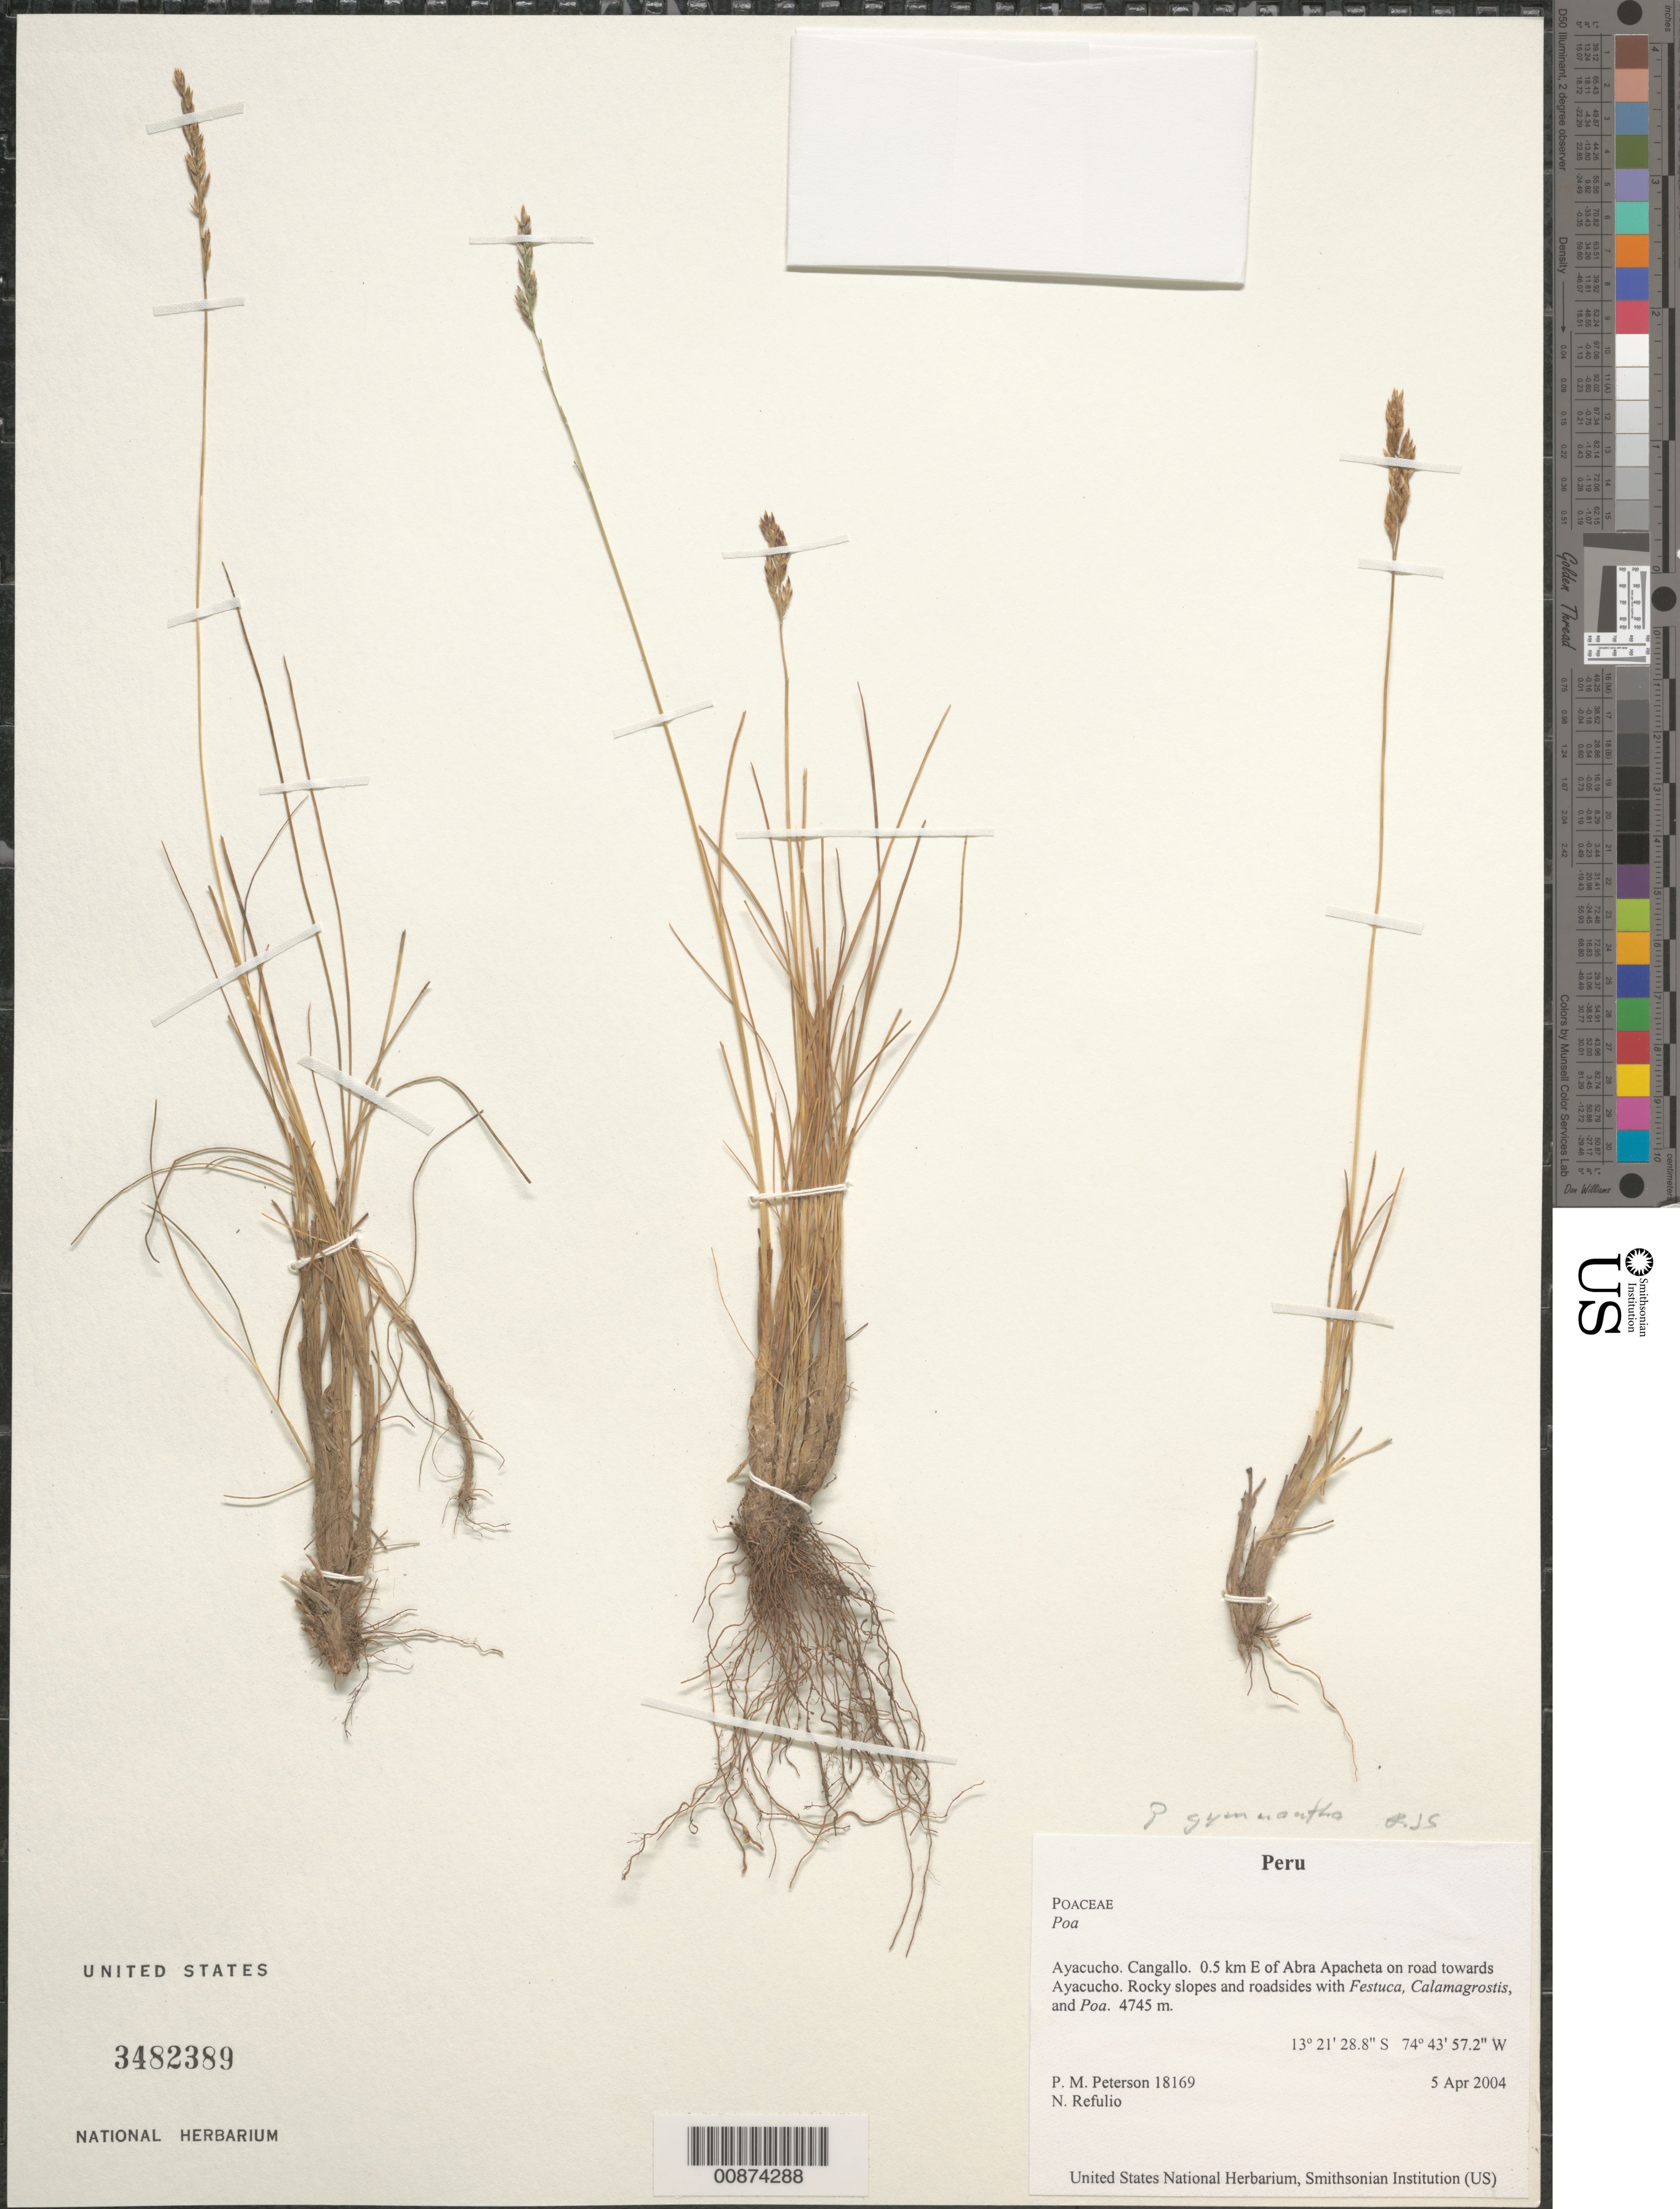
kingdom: Plantae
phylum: Tracheophyta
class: Liliopsida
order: Poales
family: Poaceae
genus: Poa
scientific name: Poa gymnantha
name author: Pilg.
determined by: Soreng, Robert J., Research Associate (BOT), Smithsonian Institution - National Museum of Natural History (UNITED STATES)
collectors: P. M. Peterson & N. Refulio-Rodríguez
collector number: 18169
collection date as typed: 05 Apr 2004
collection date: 2004-04-05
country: Peru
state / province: Ayacucho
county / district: Cangallo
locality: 0.5 km E of Abra Apacheta on road towards Ayacucho. Rocky slopes and roadsides with Festuca, Calamagrostis, and Poa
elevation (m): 4745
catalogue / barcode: US 3482389